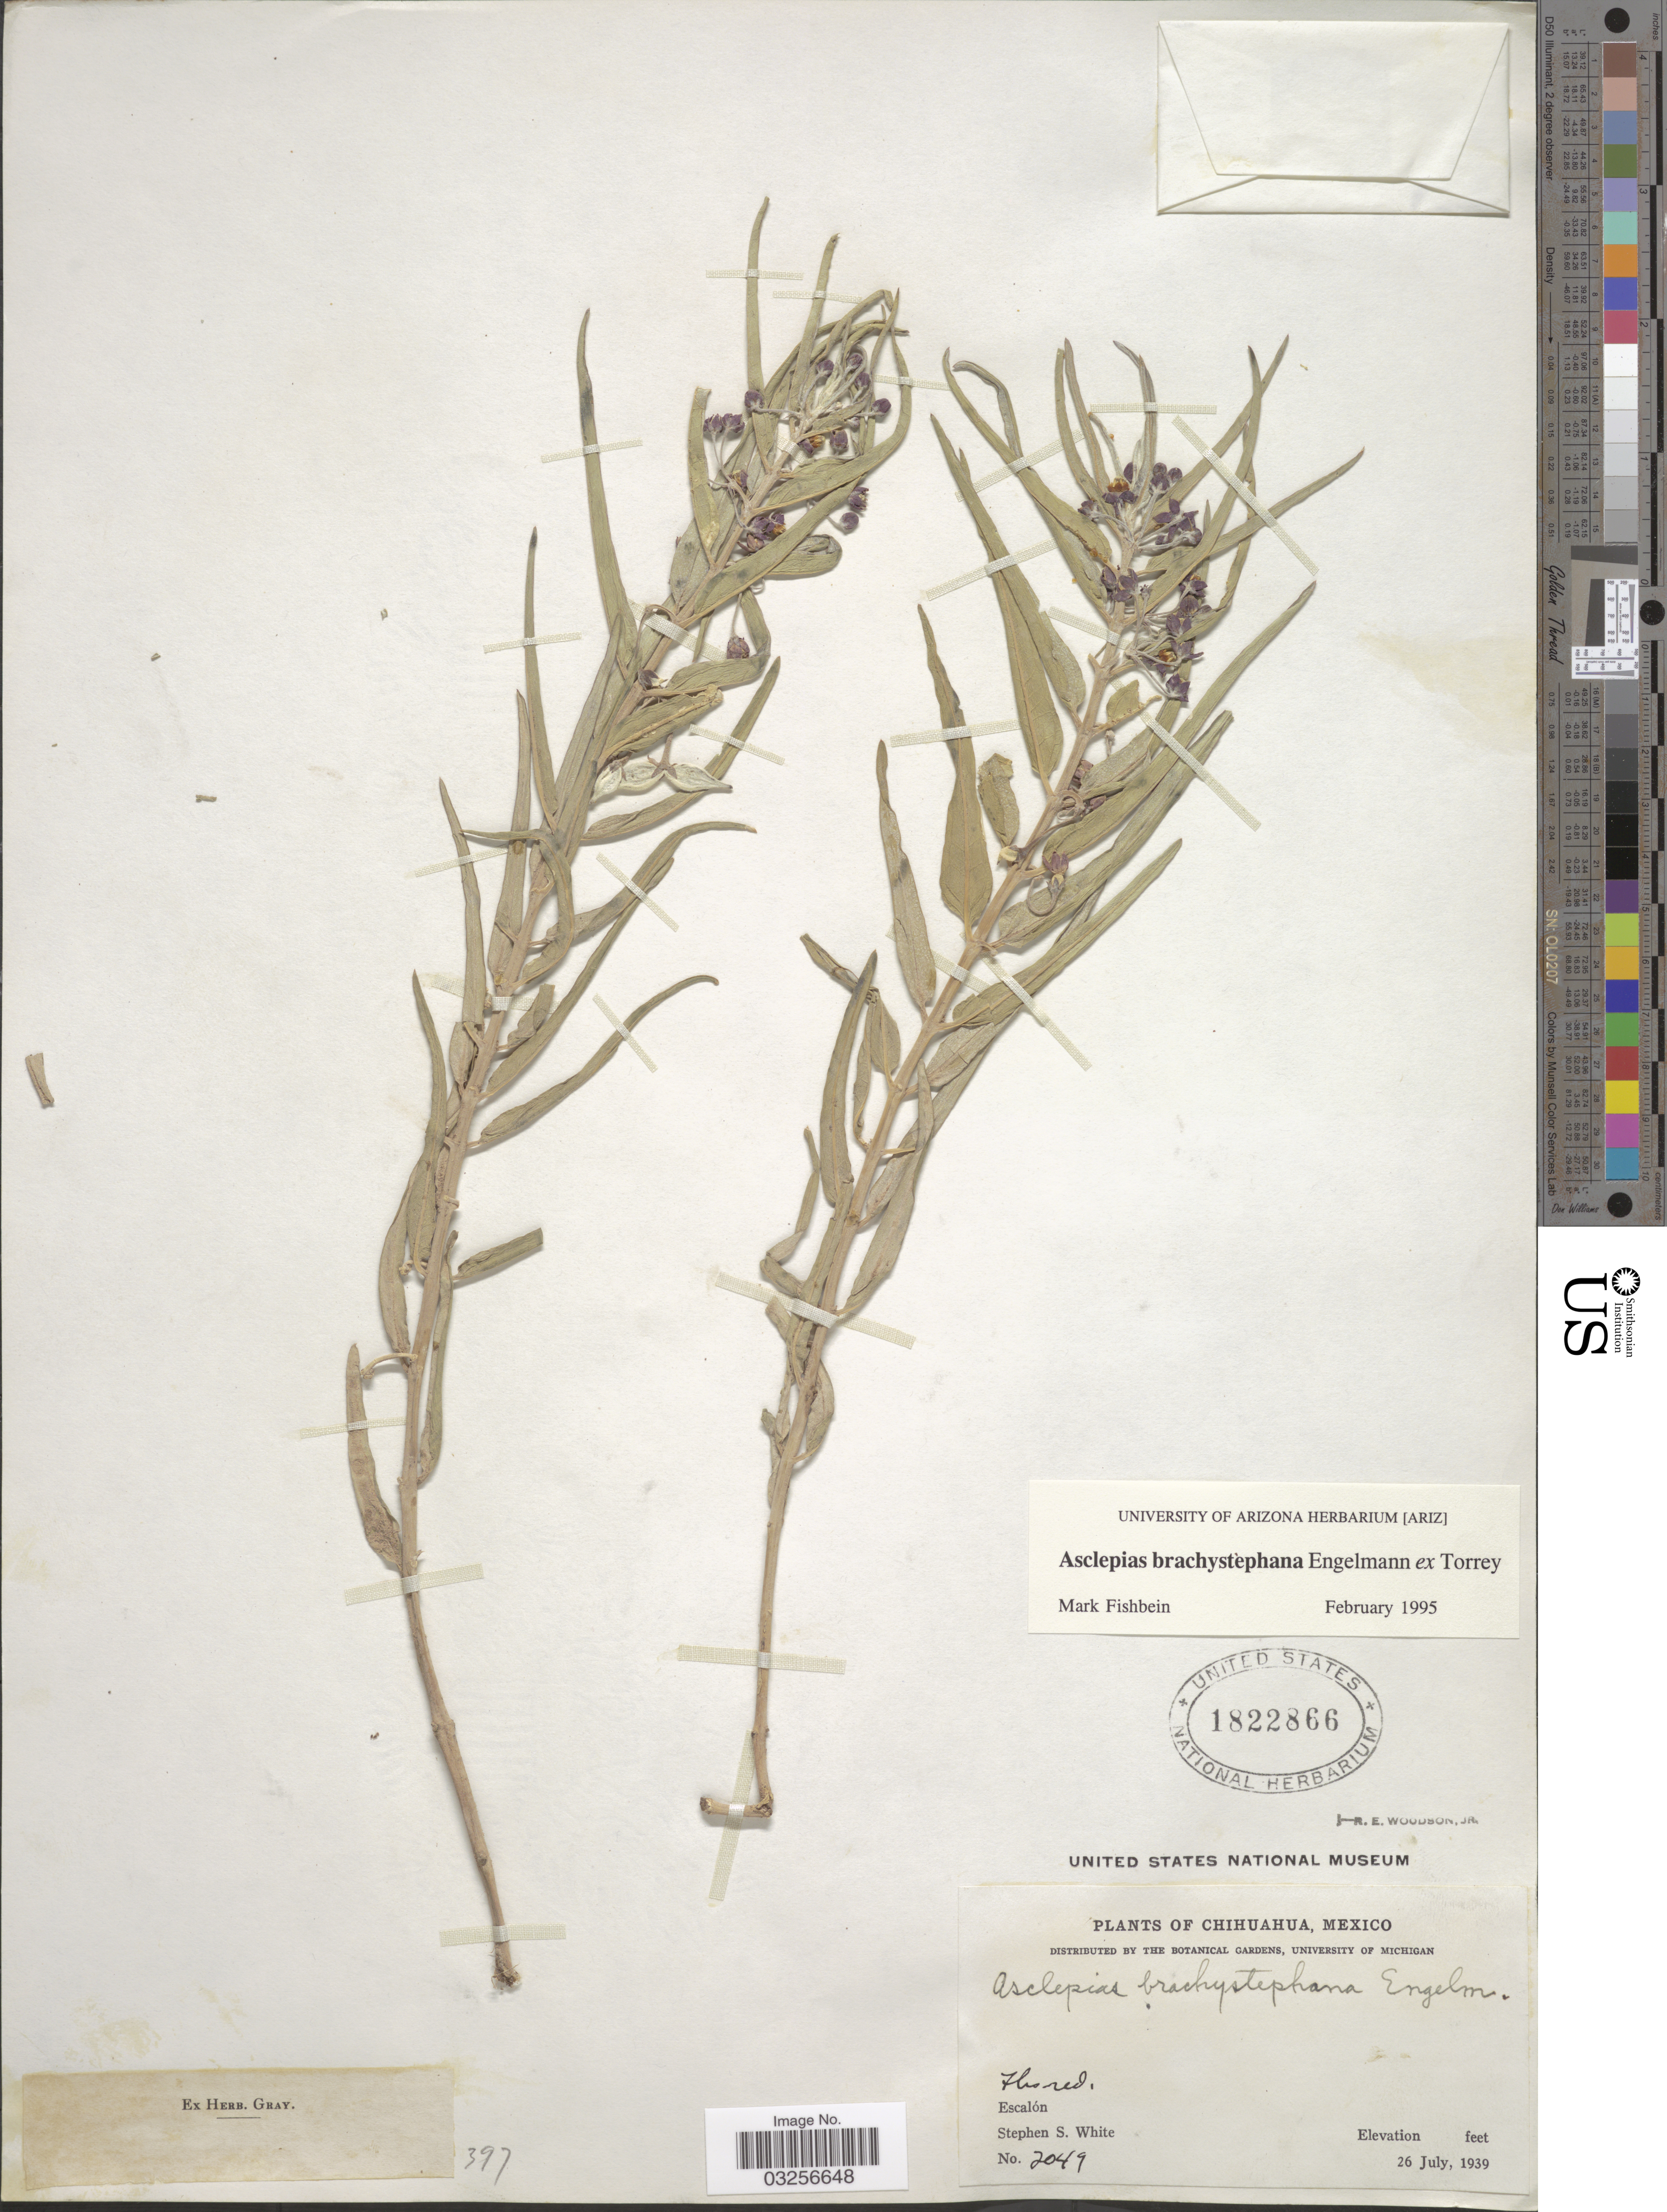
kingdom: Plantae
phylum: Tracheophyta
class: Magnoliopsida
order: Gentianales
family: Apocynaceae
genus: Asclepias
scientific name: Asclepias brachystephana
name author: Engelm. ex Torr.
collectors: S. S. White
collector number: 2049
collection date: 1939-07-26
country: Mexico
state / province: Chihuahua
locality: Escalón.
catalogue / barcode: US 1822866